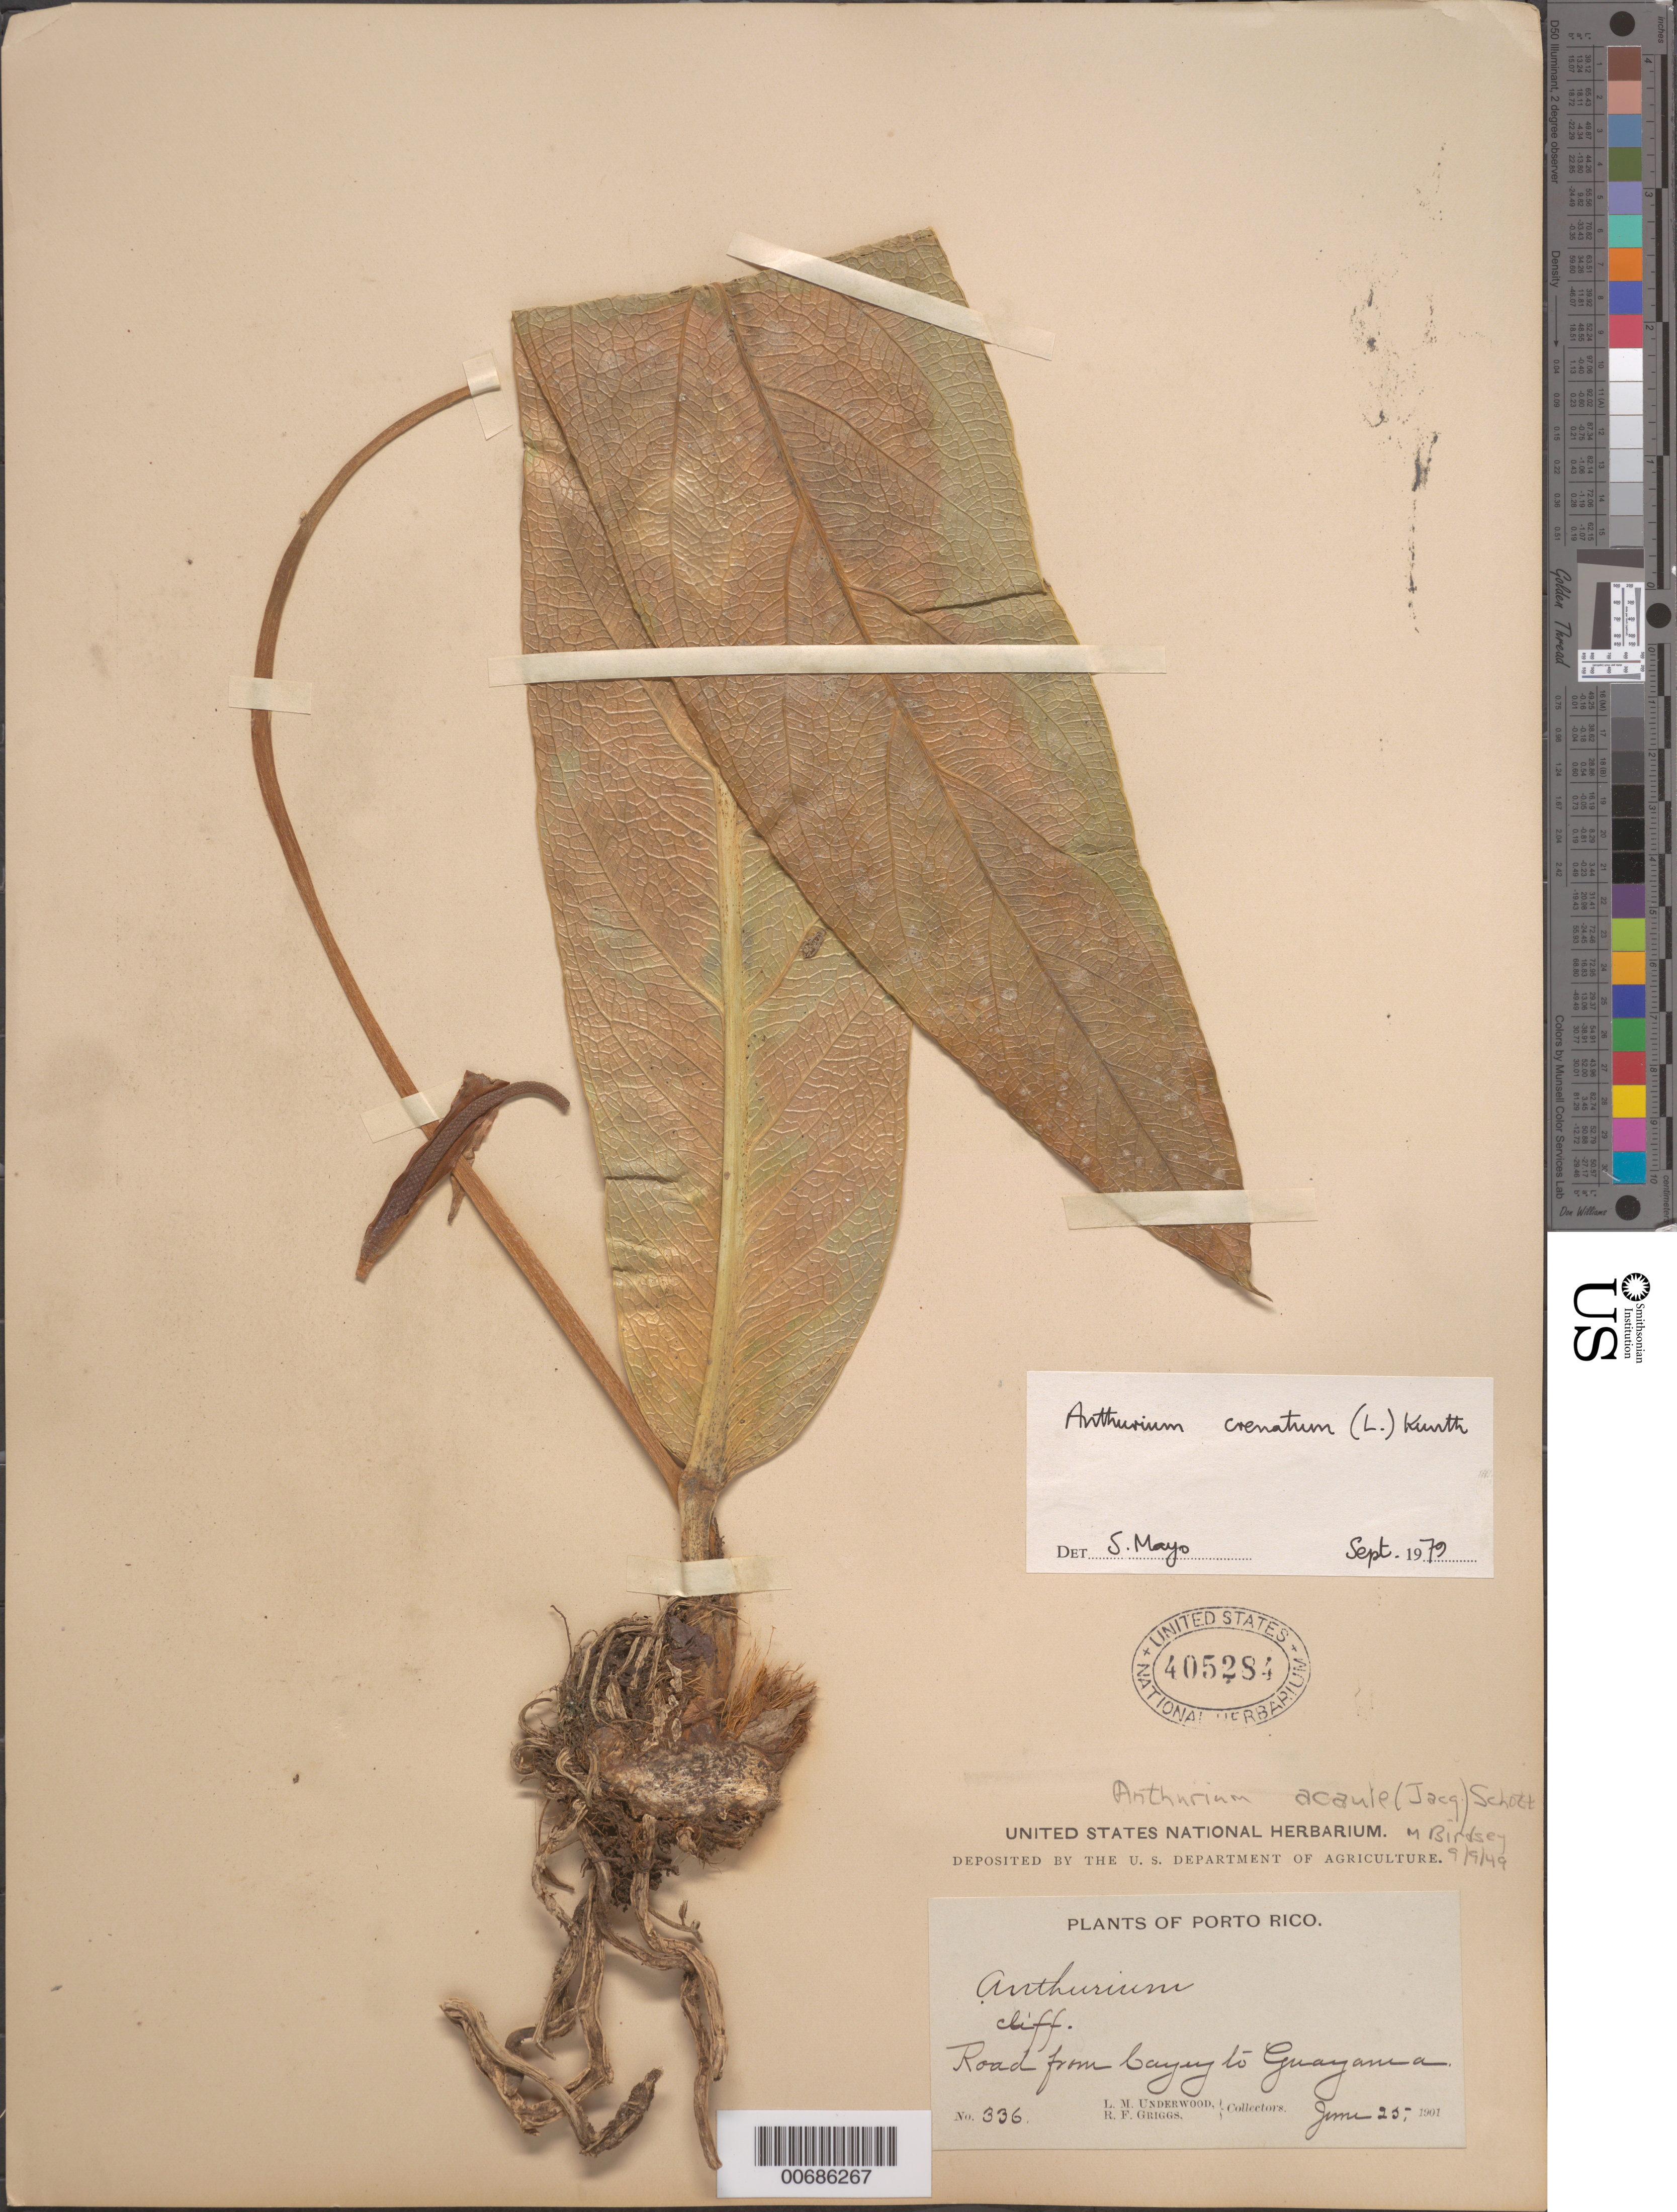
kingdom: Plantae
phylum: Tracheophyta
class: Liliopsida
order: Alismatales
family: Araceae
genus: Anthurium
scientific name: Anthurium crenatum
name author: (L.) Kunth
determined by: Mayo, S.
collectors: L. M. Underwood & R. F. Griggs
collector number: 336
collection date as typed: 25 Jun 1901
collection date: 1901-06-25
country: Puerto Rico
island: Greater Antilles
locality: Rd. from Bayuy to Guayana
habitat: cliff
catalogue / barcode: US 405284